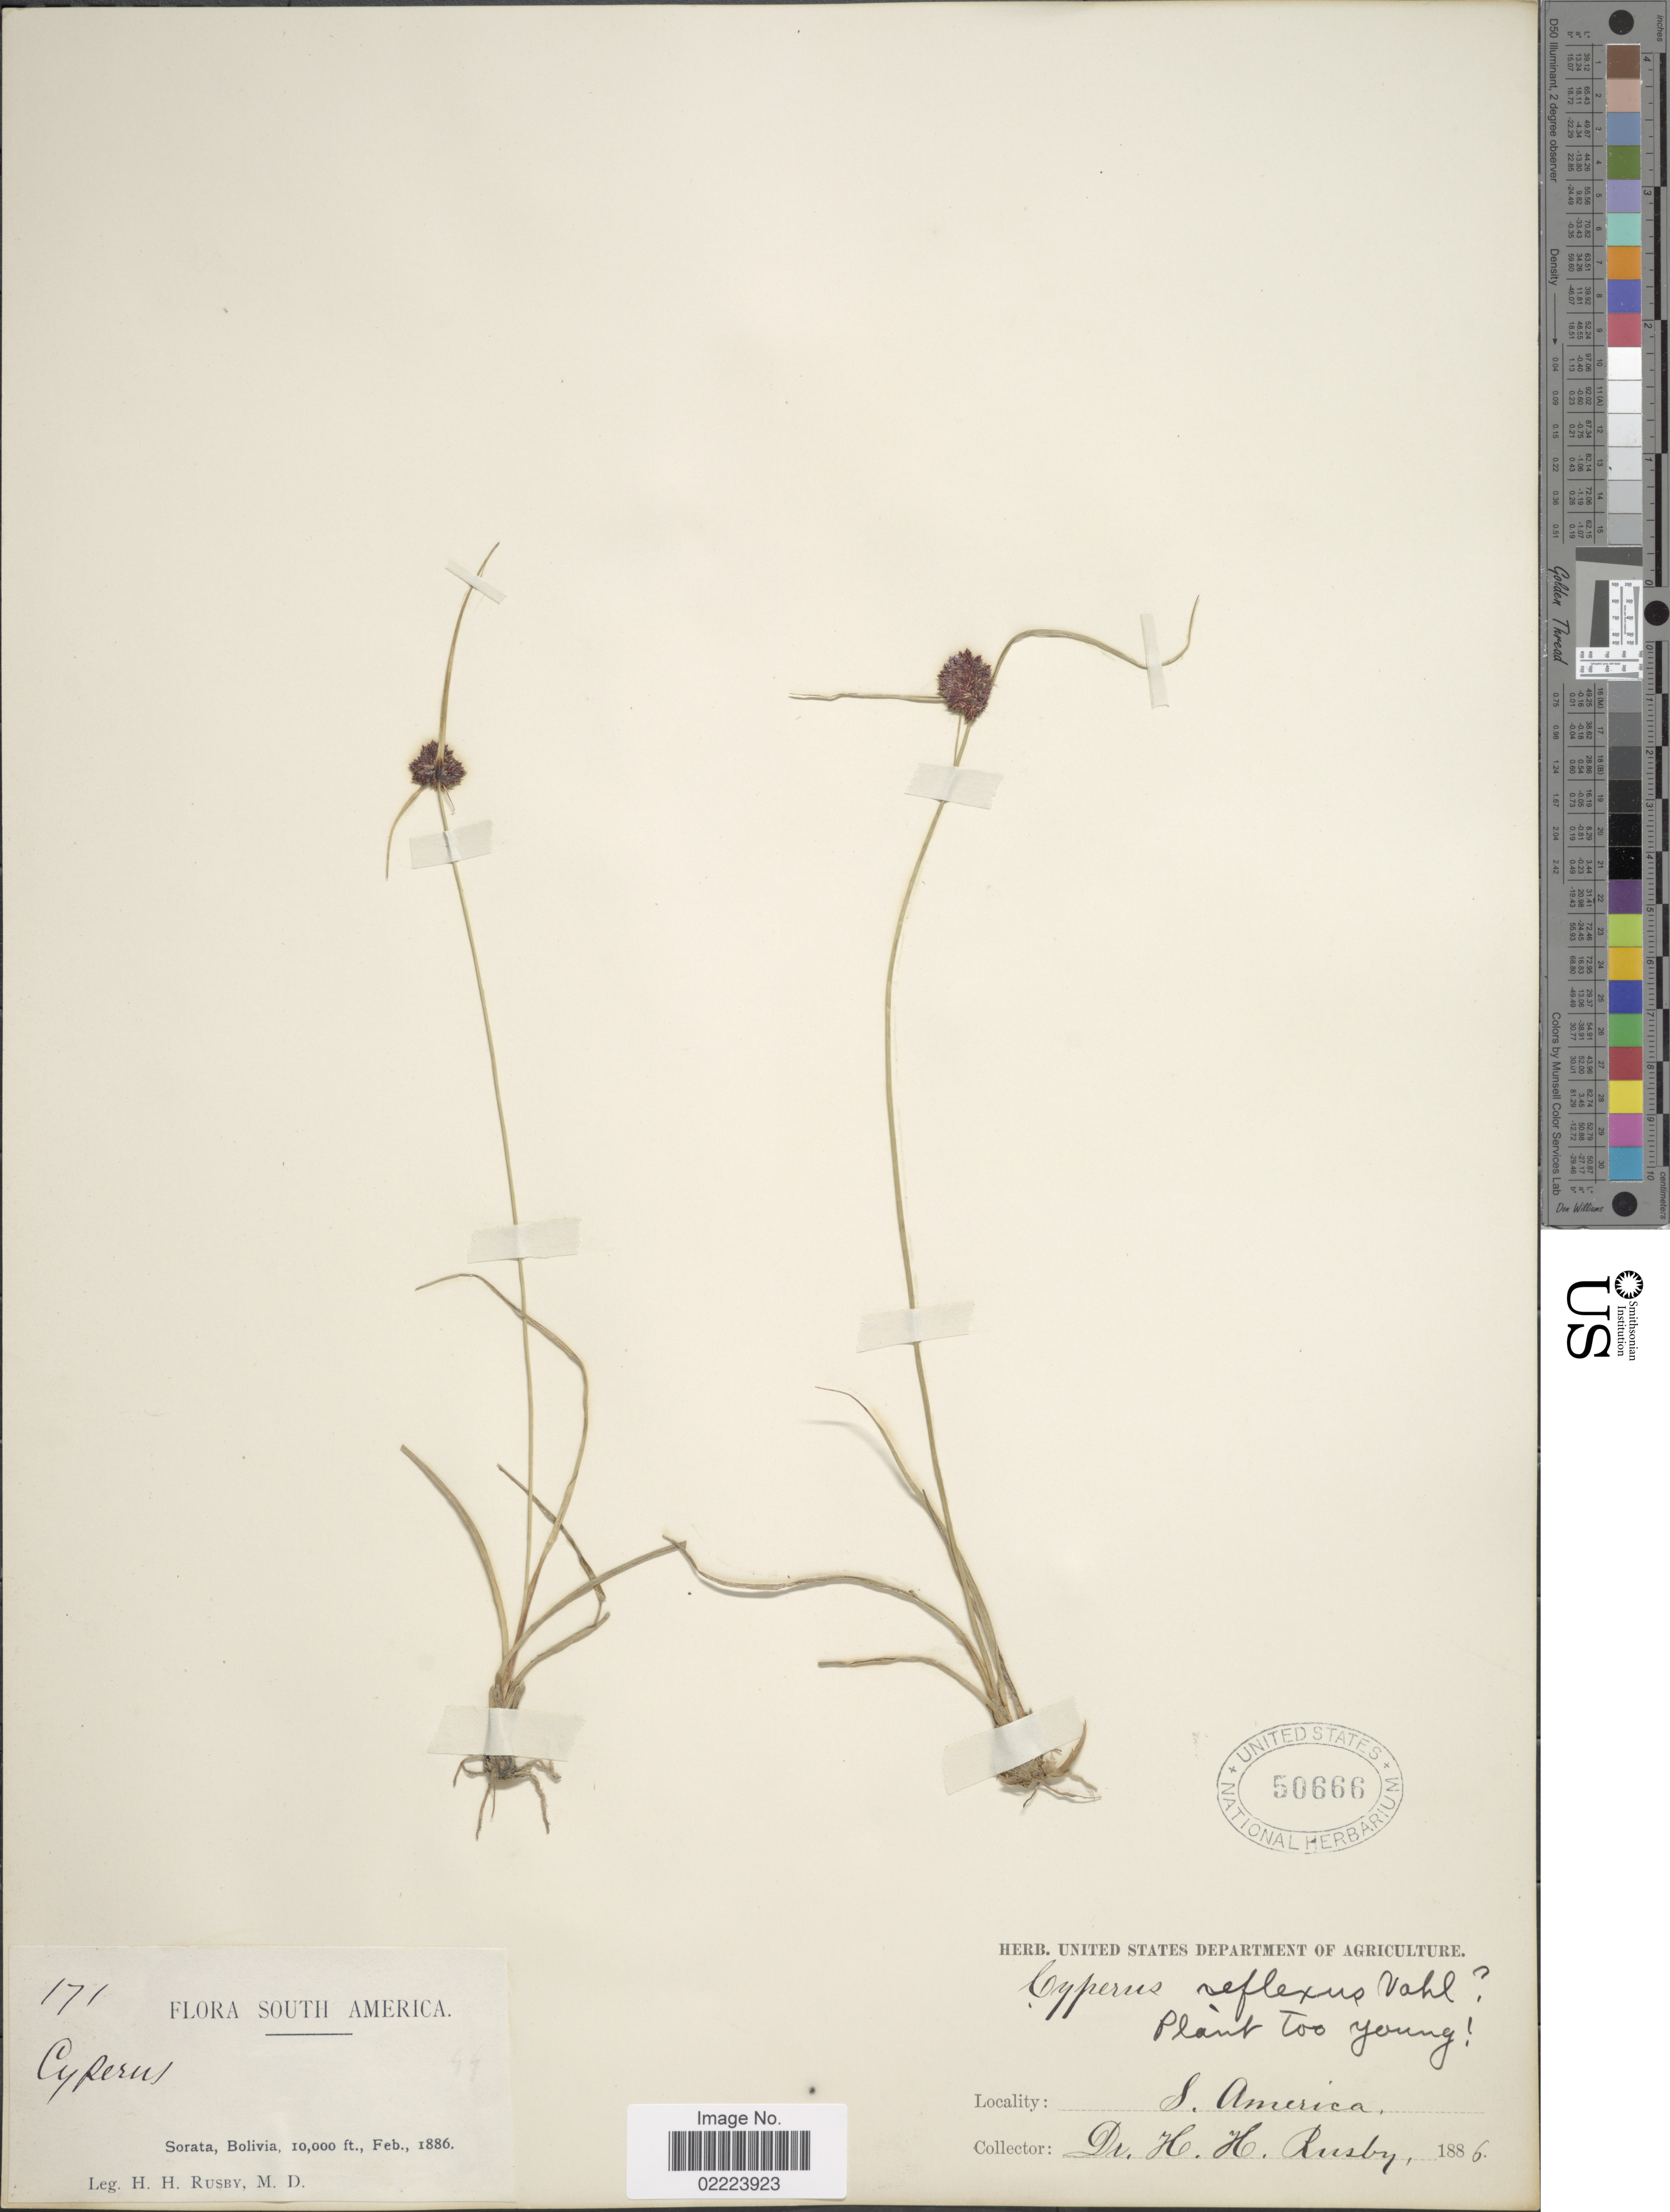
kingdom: Plantae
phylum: Tracheophyta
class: Liliopsida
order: Poales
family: Cyperaceae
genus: Cyperus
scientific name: Cyperus reflexus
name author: Vahl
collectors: H. H. Rusby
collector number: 171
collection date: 1886-02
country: Bolivia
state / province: La Páz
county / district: Larecaja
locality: Sorata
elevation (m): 3048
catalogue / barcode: US 50666